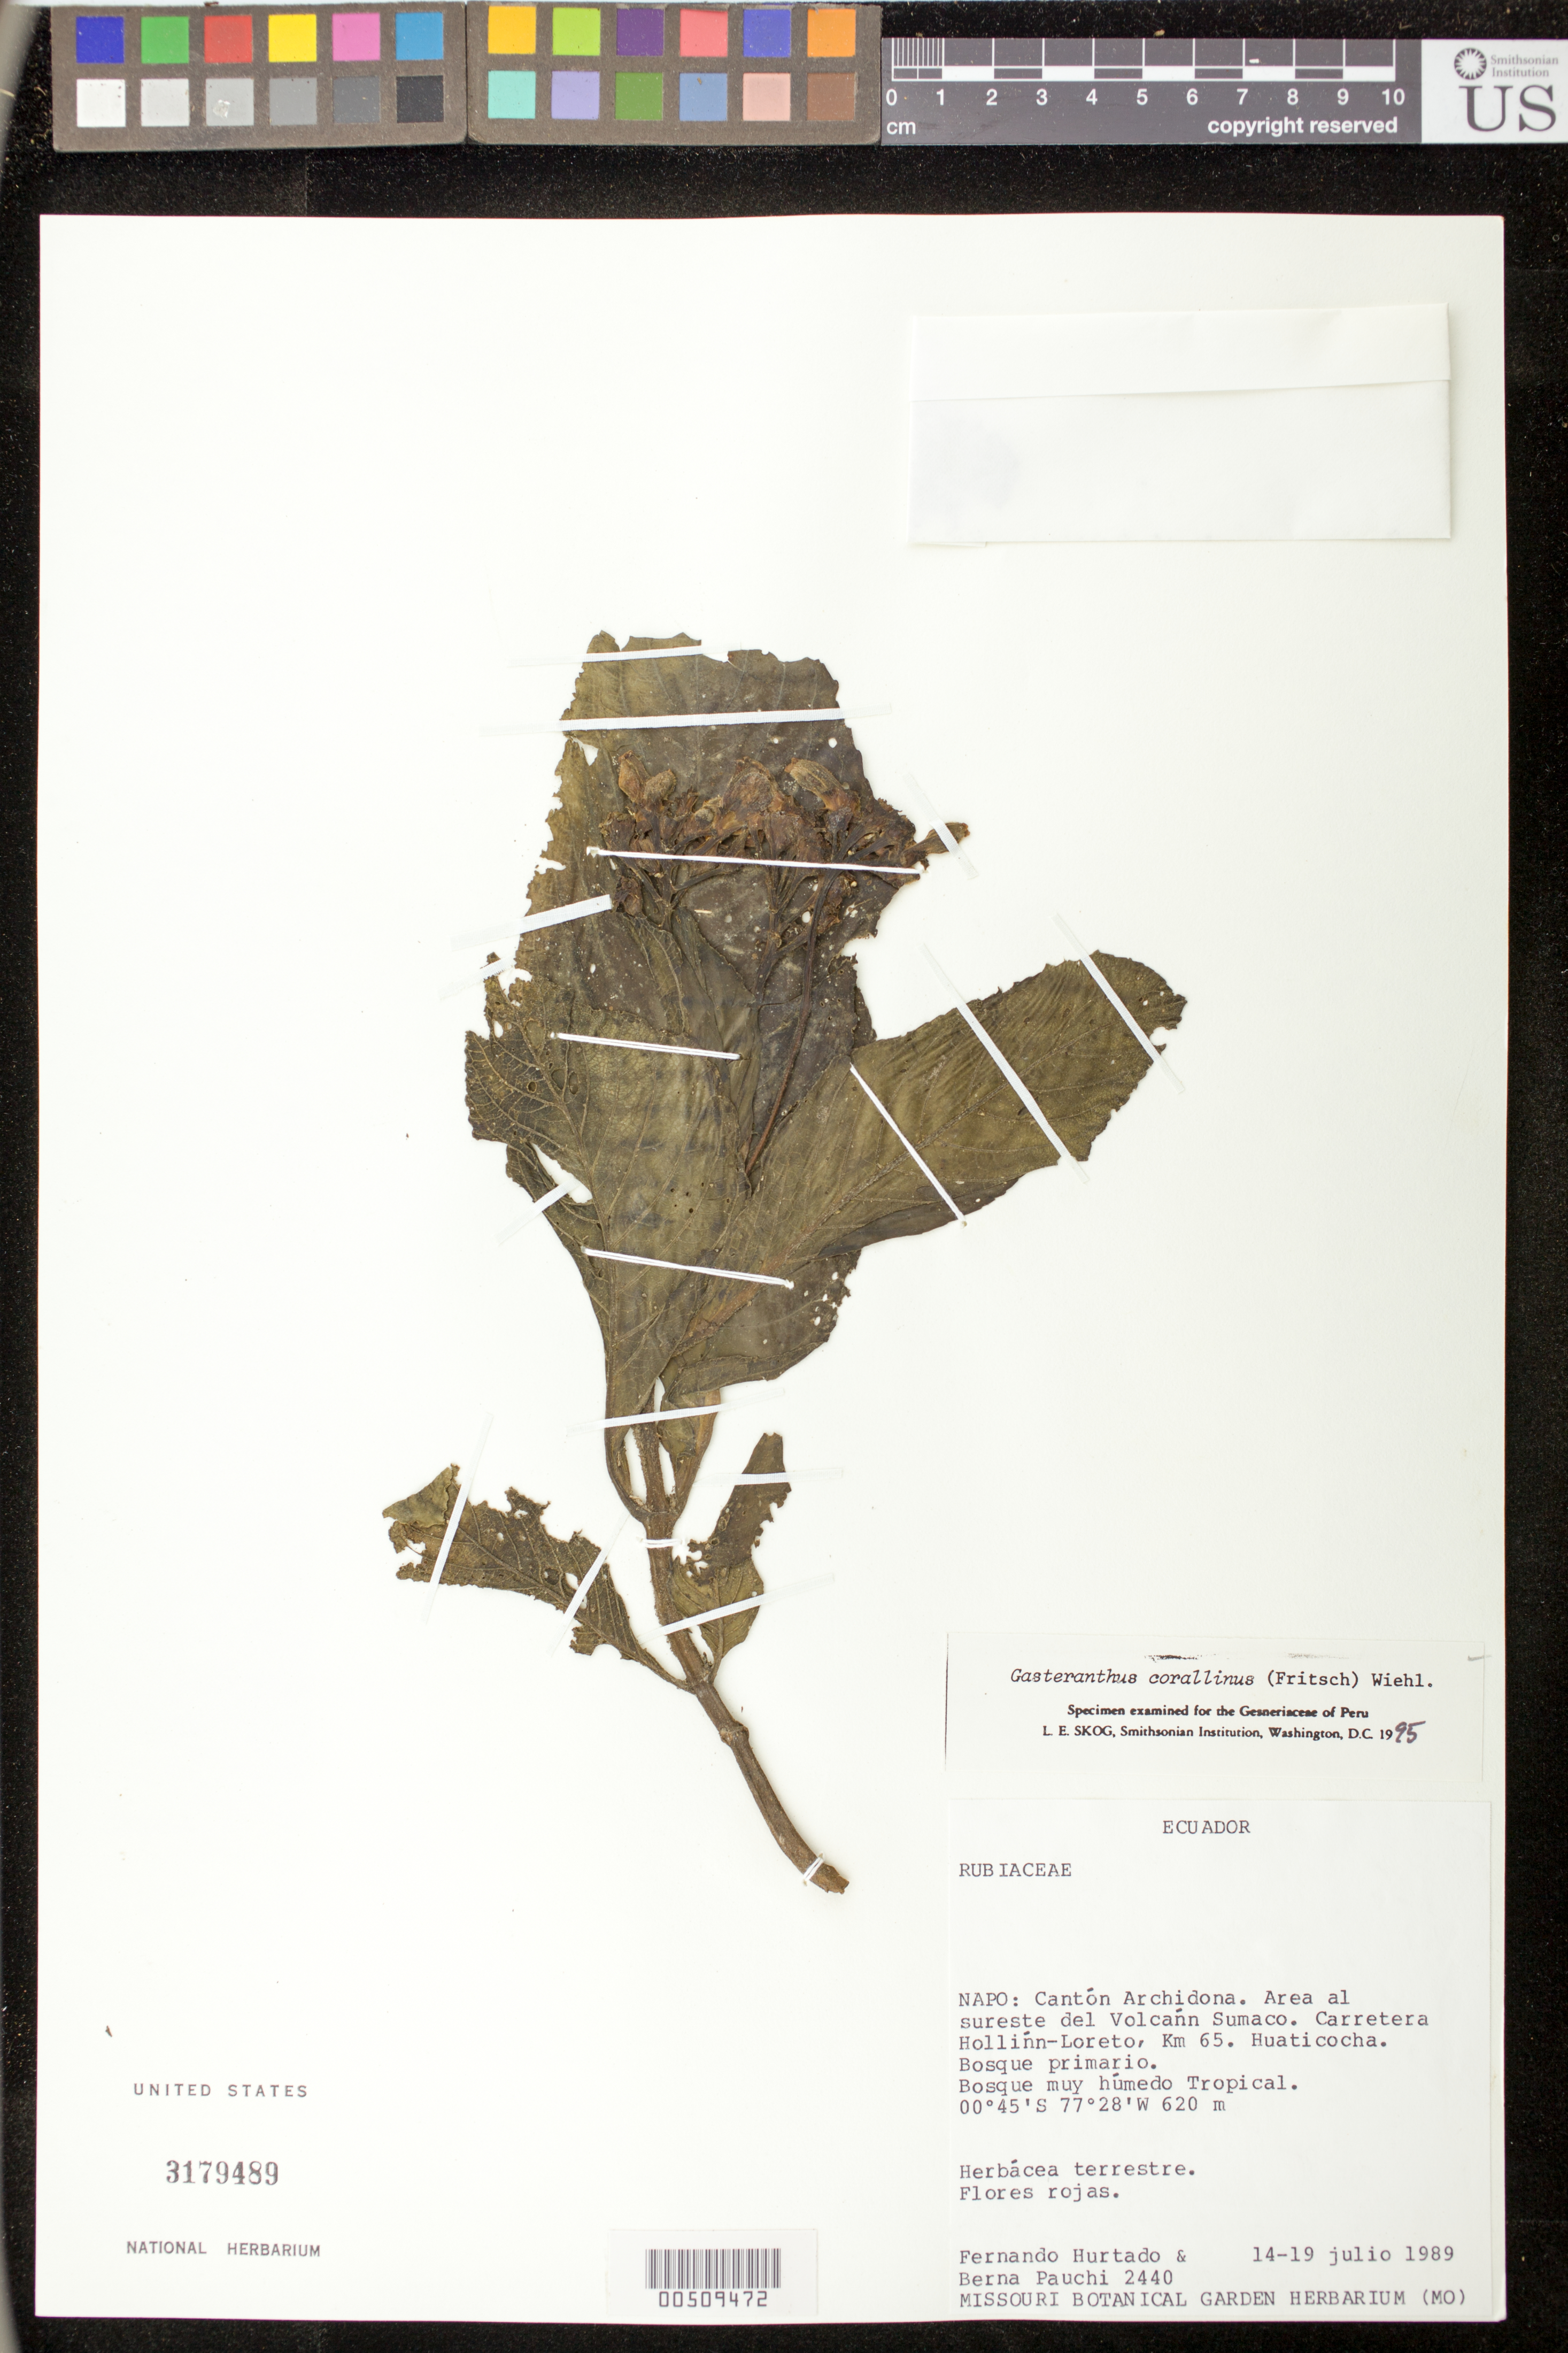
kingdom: Plantae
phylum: Tracheophyta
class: Magnoliopsida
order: Lamiales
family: Gesneriaceae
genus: Gasteranthus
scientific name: Gasteranthus corallinus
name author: (Fritsch) Wiehler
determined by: Skog, Laurence E.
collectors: F. Hurtado & B. Pauchi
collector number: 2440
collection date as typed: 14-19 Jul 1989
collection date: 1989-07-14/1989-07-19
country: Ecuador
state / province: Napo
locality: Cantón Archidona. Area al sureste del Volcán Sumaco. Carretera Hollín - Loreto, km 65. Huaticocha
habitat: Bosque primario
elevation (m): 620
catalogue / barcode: US 3179489